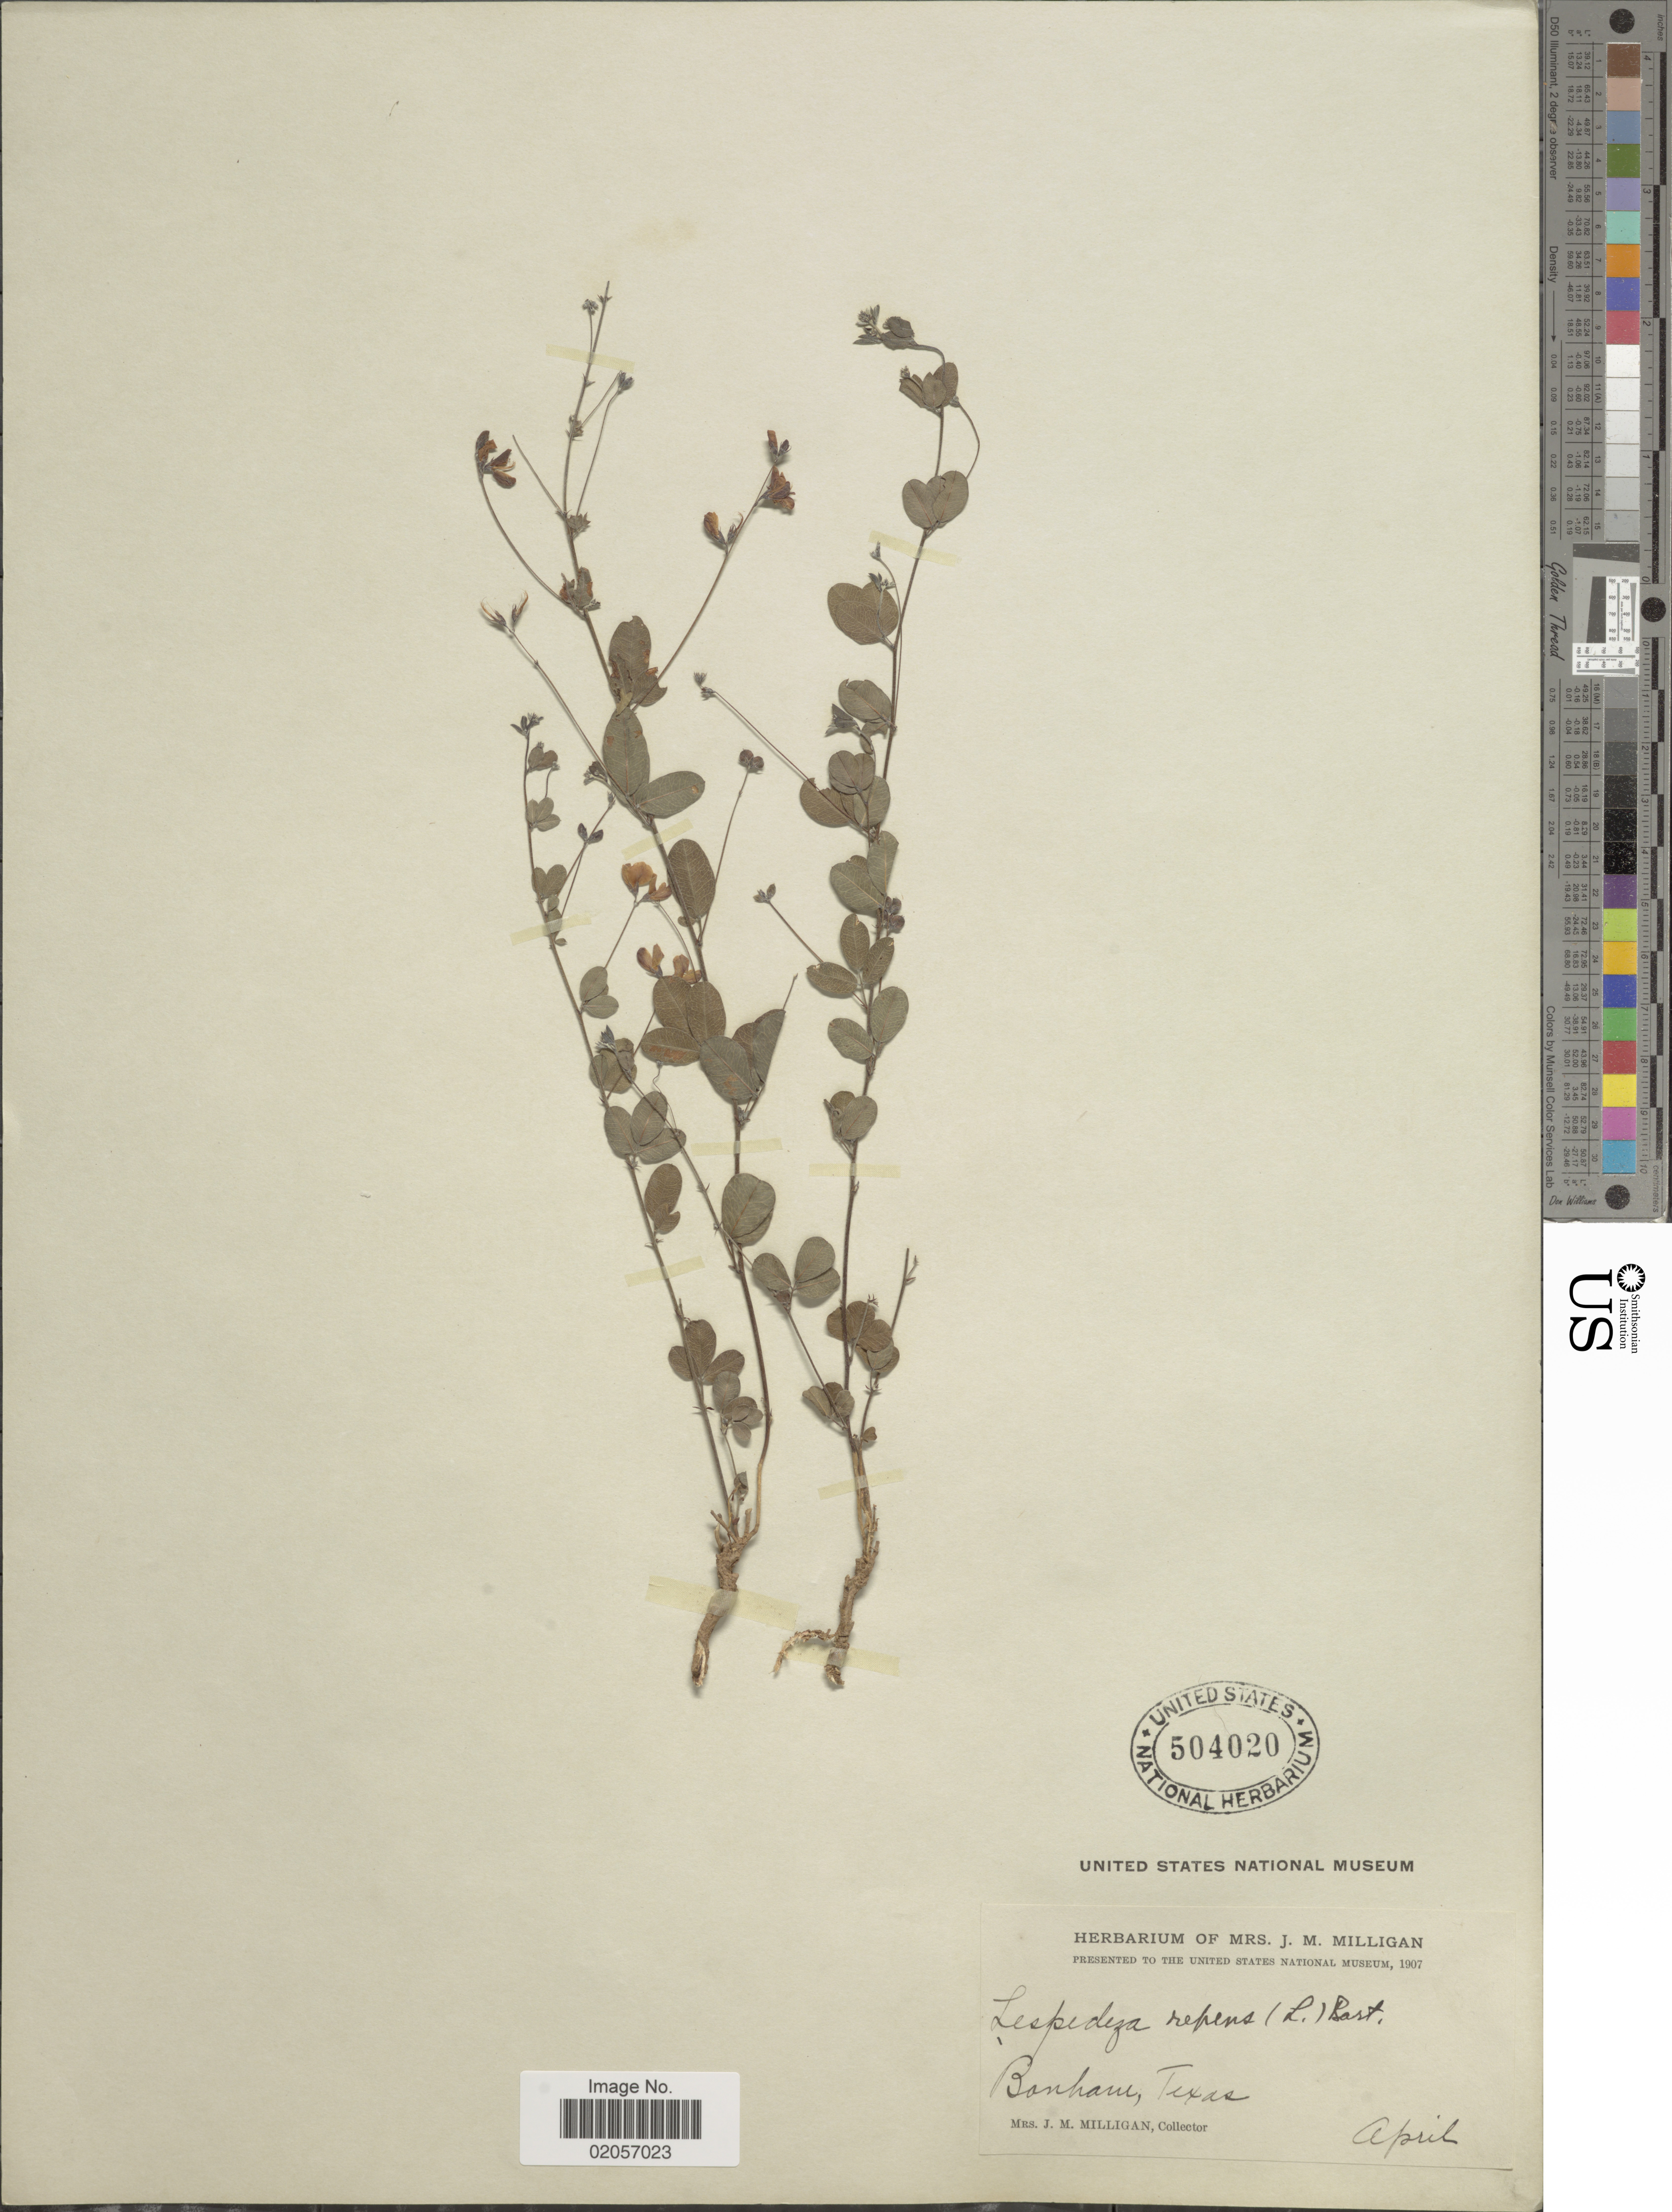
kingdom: Plantae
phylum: Tracheophyta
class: Magnoliopsida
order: Fabales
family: Fabaceae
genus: Lespedeza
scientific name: Lespedeza repens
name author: (L.) W.P.C. Barton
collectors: J. Milligan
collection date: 1907-04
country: United States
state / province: Texas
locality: Bonham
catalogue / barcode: US 504020